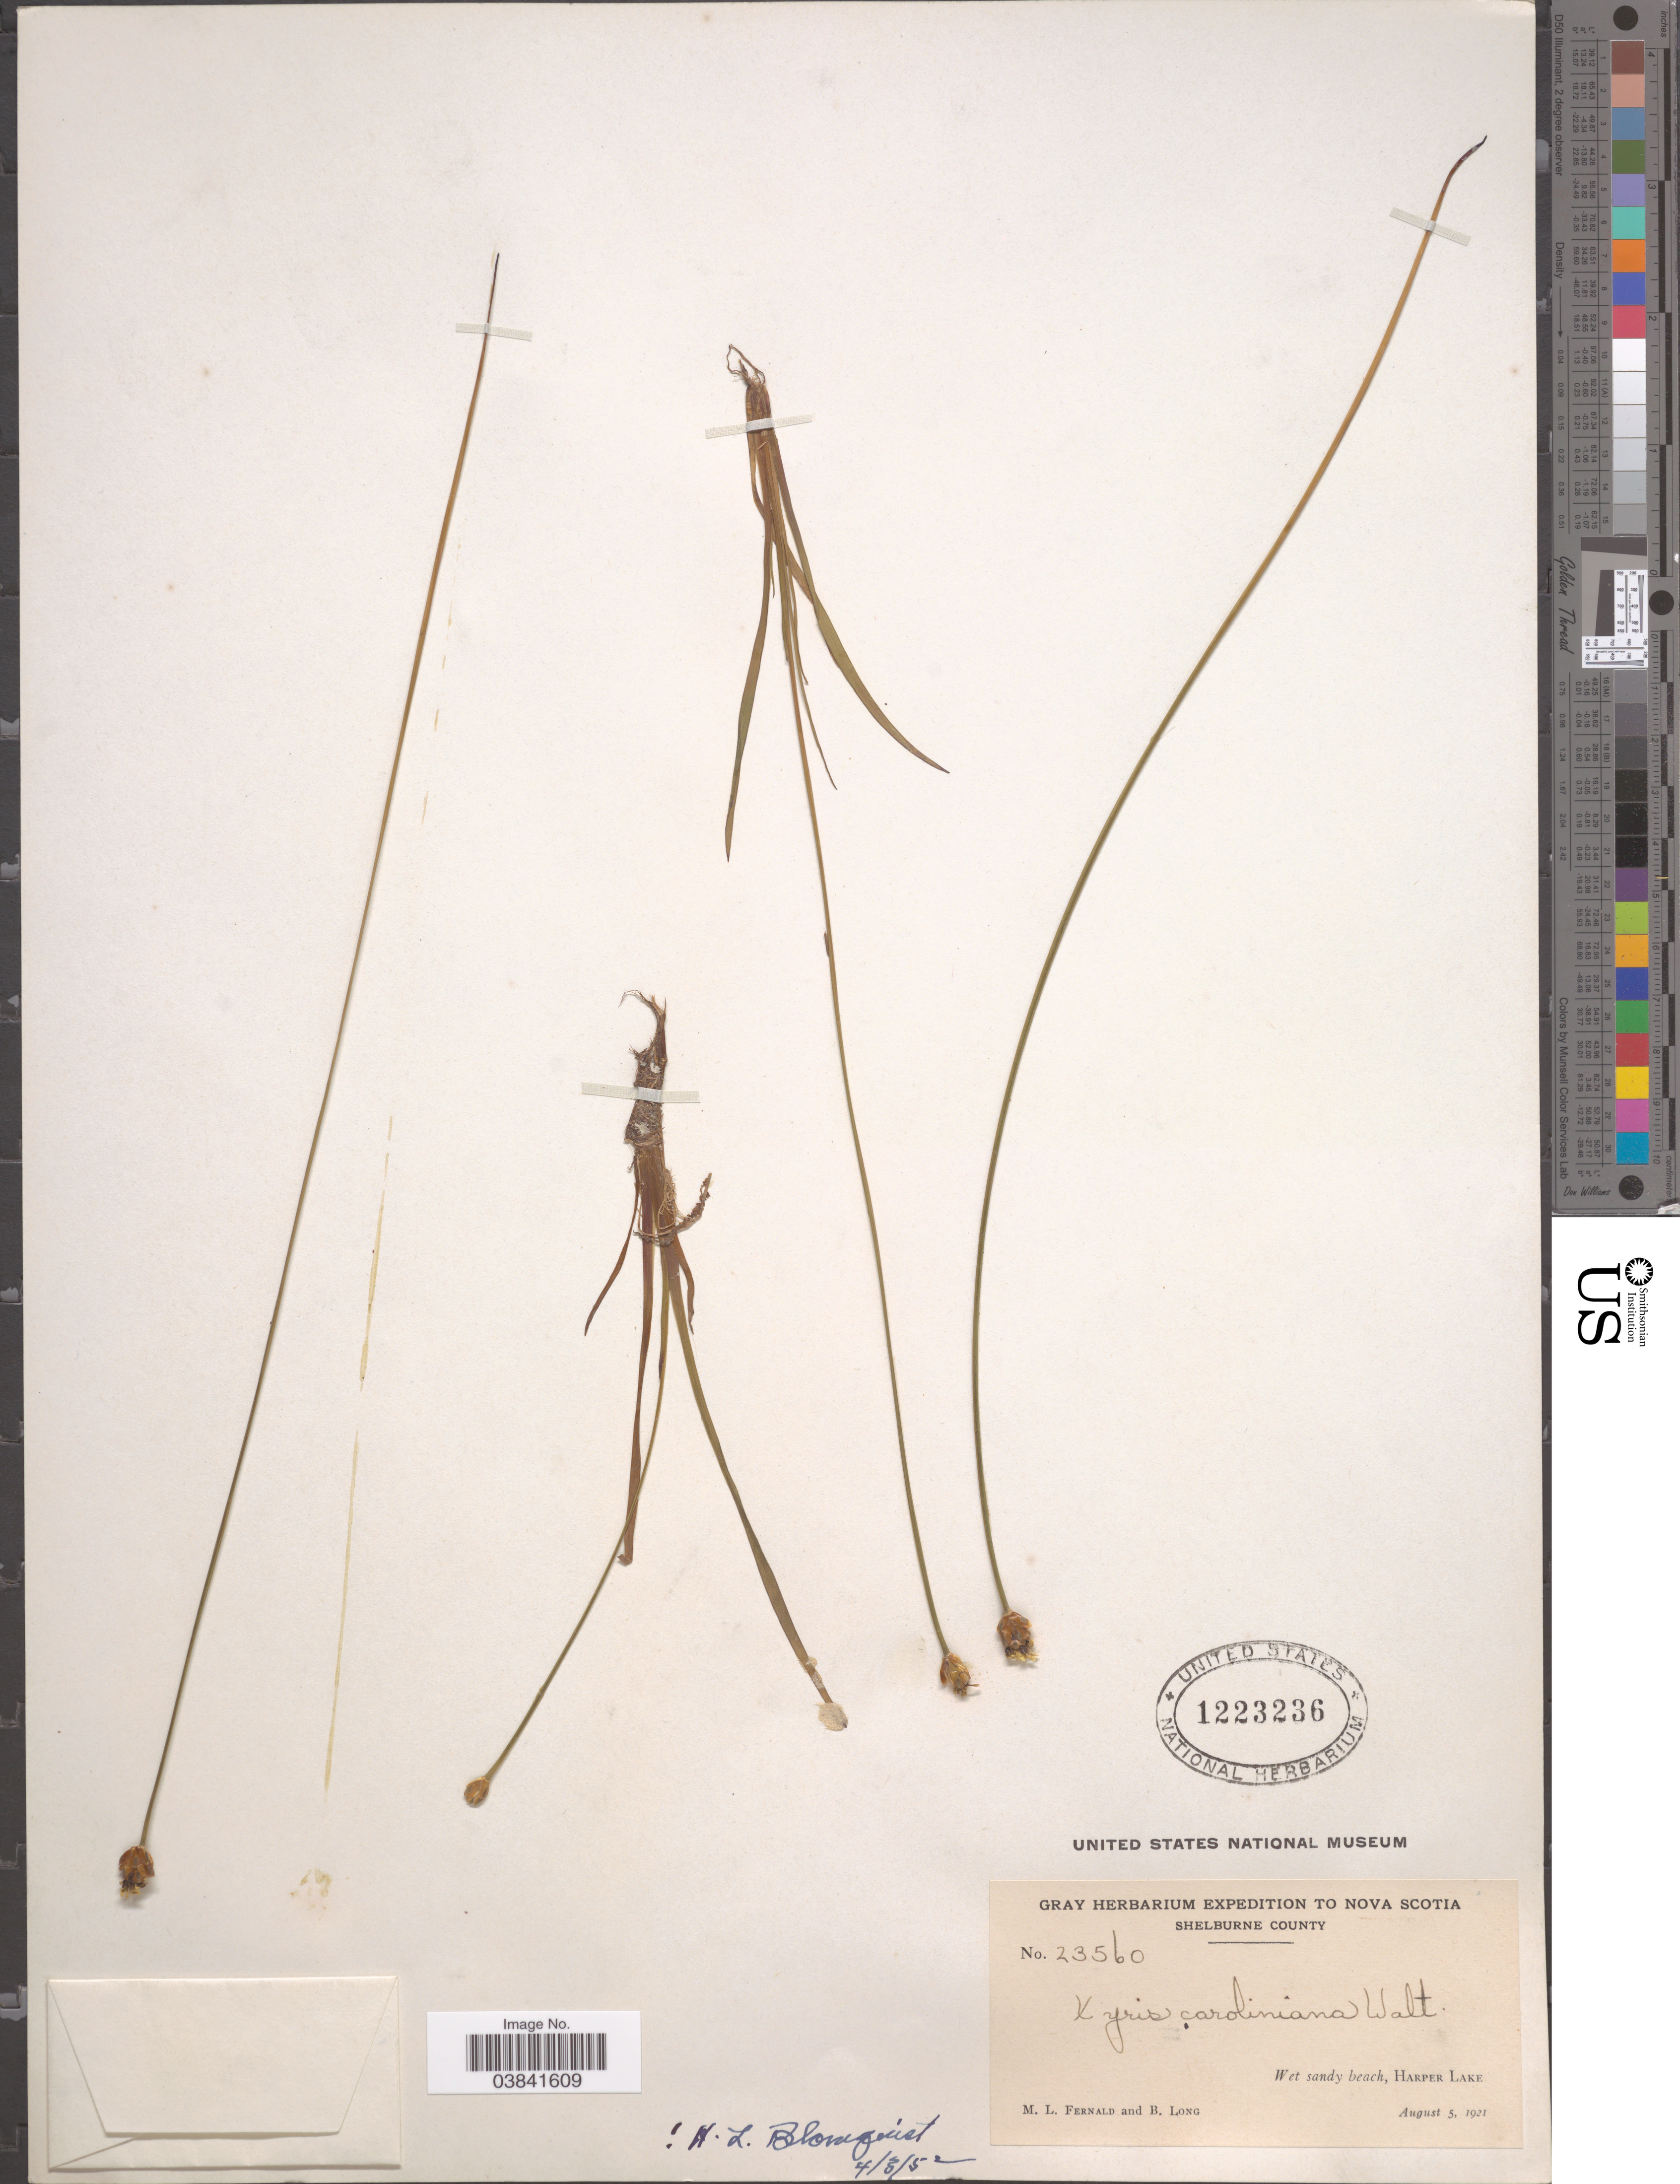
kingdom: Plantae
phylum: Tracheophyta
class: Liliopsida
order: Poales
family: Xyridaceae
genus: Xyris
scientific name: Xyris difformis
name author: Chapm.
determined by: Strong, Mark T., (BOT), Smithsonian Institution - National Museum of Natural History (UNITED STATES)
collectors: M. L. Fernald & B. Long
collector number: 23560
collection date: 1921-08-05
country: Canada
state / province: Nova Scotia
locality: Shelburne County. Wet sandy beach, Harper Lake.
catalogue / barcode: US 1223236